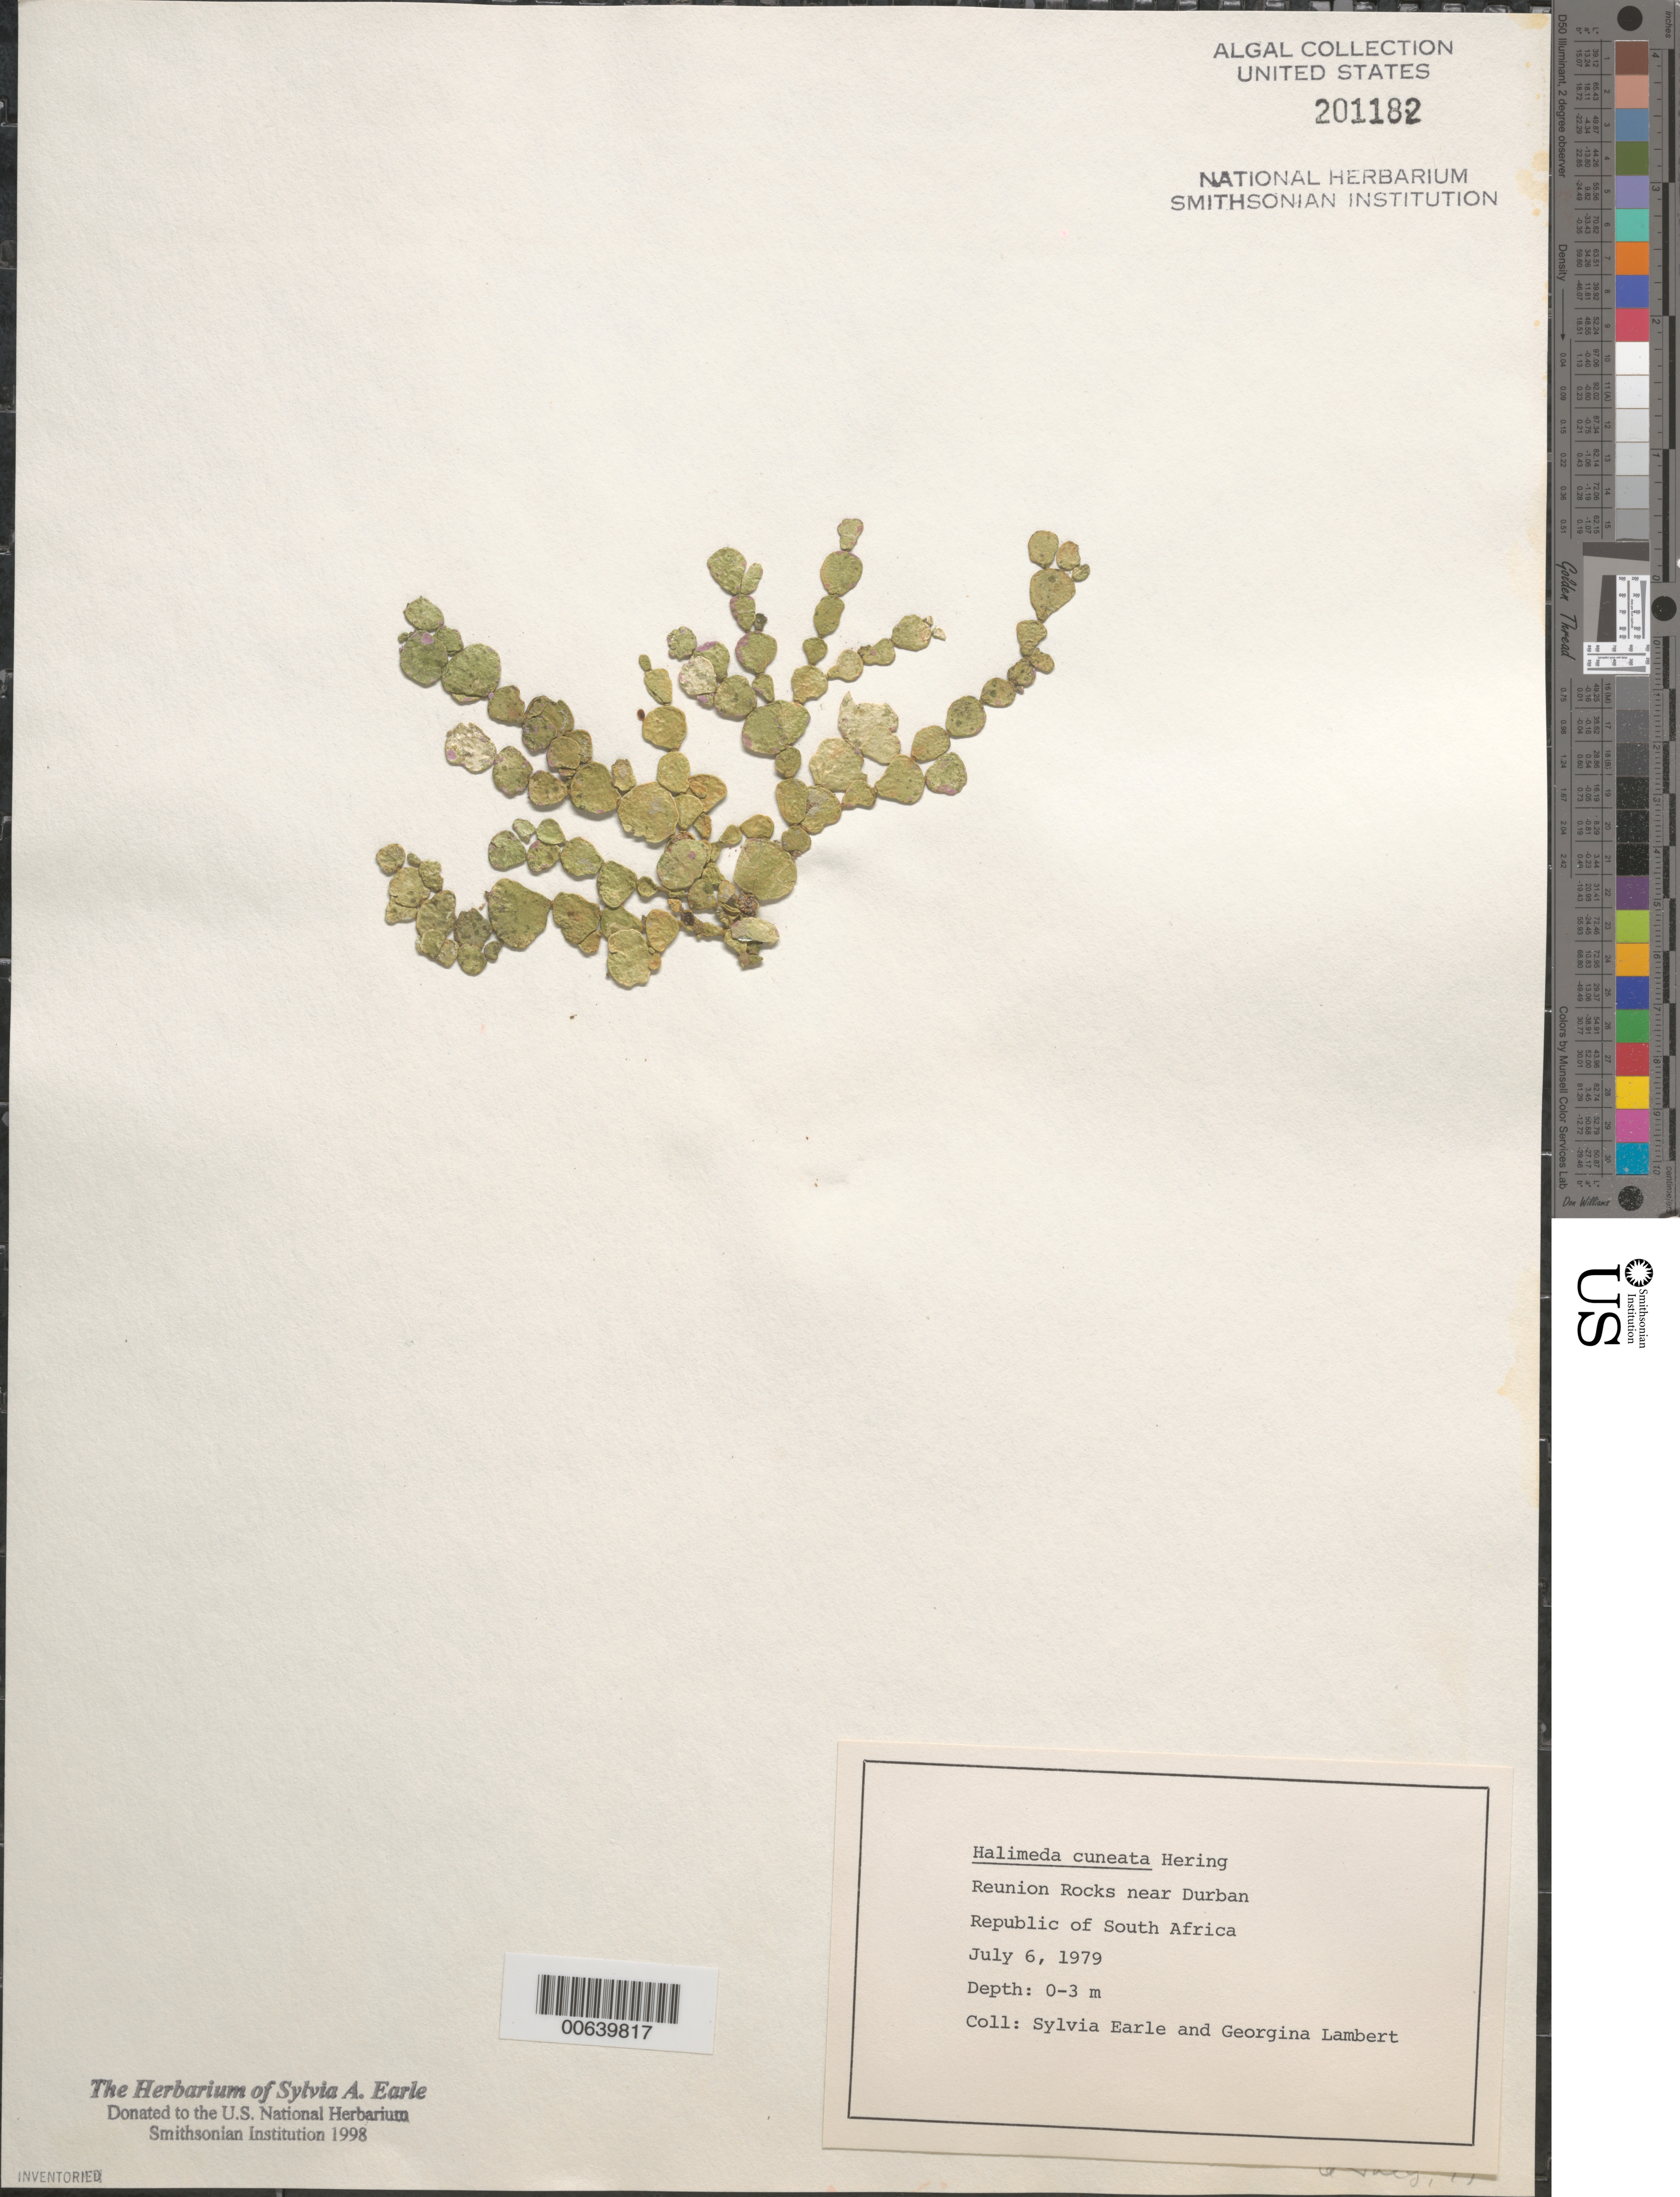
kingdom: Plantae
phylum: Chlorophyta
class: Ulvophyceae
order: Bryopsidales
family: Halimedaceae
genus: Halimeda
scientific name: Halimeda cuneata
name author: Hering in Krauss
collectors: S. A. Earle & G. Lambert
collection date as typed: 06 Jul 1979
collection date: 1979-07-06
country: South Africa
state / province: KwaZulu-Natal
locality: Reunion Rocks near Durban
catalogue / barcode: US 201182